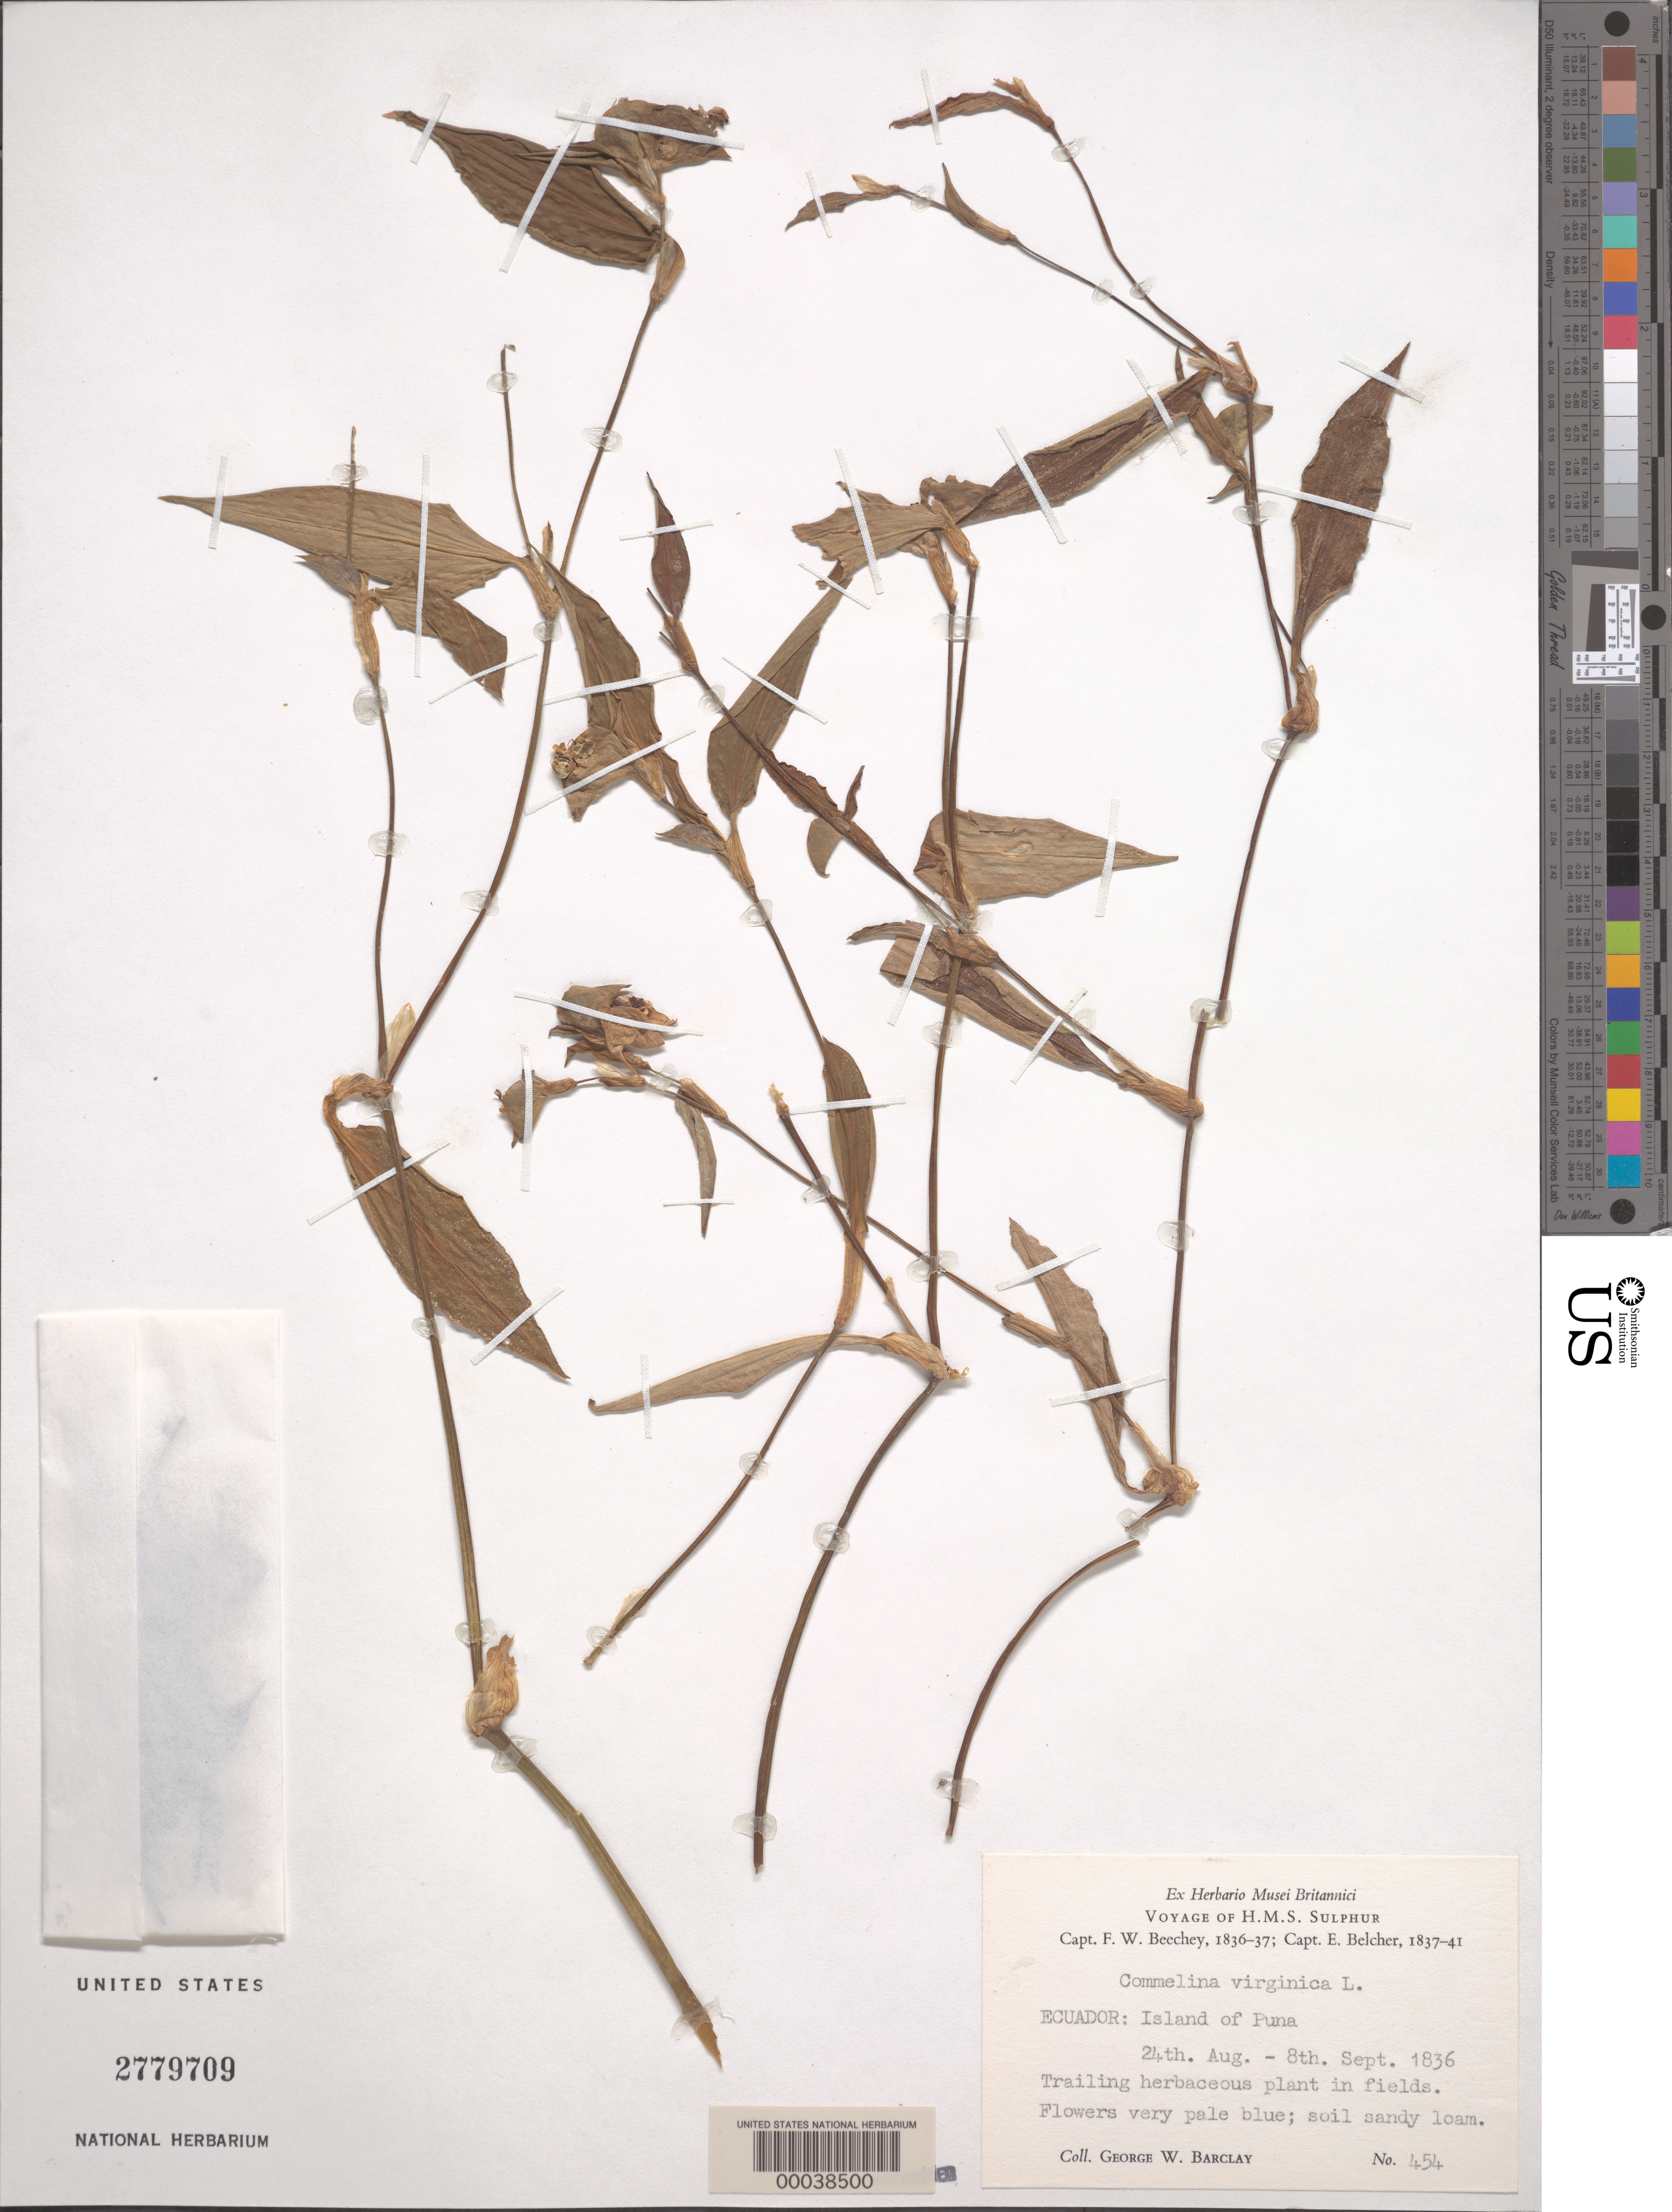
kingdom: Plantae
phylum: Tracheophyta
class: Liliopsida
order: Commelinales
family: Commelinaceae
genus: Commelina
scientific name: Commelina erecta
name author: L.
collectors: G. W. Barclay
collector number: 454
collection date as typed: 24 Aug 1836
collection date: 1836-08-24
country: Ecuador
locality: Island of Puna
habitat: Sandy loam soil; fields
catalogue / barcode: US 2779709